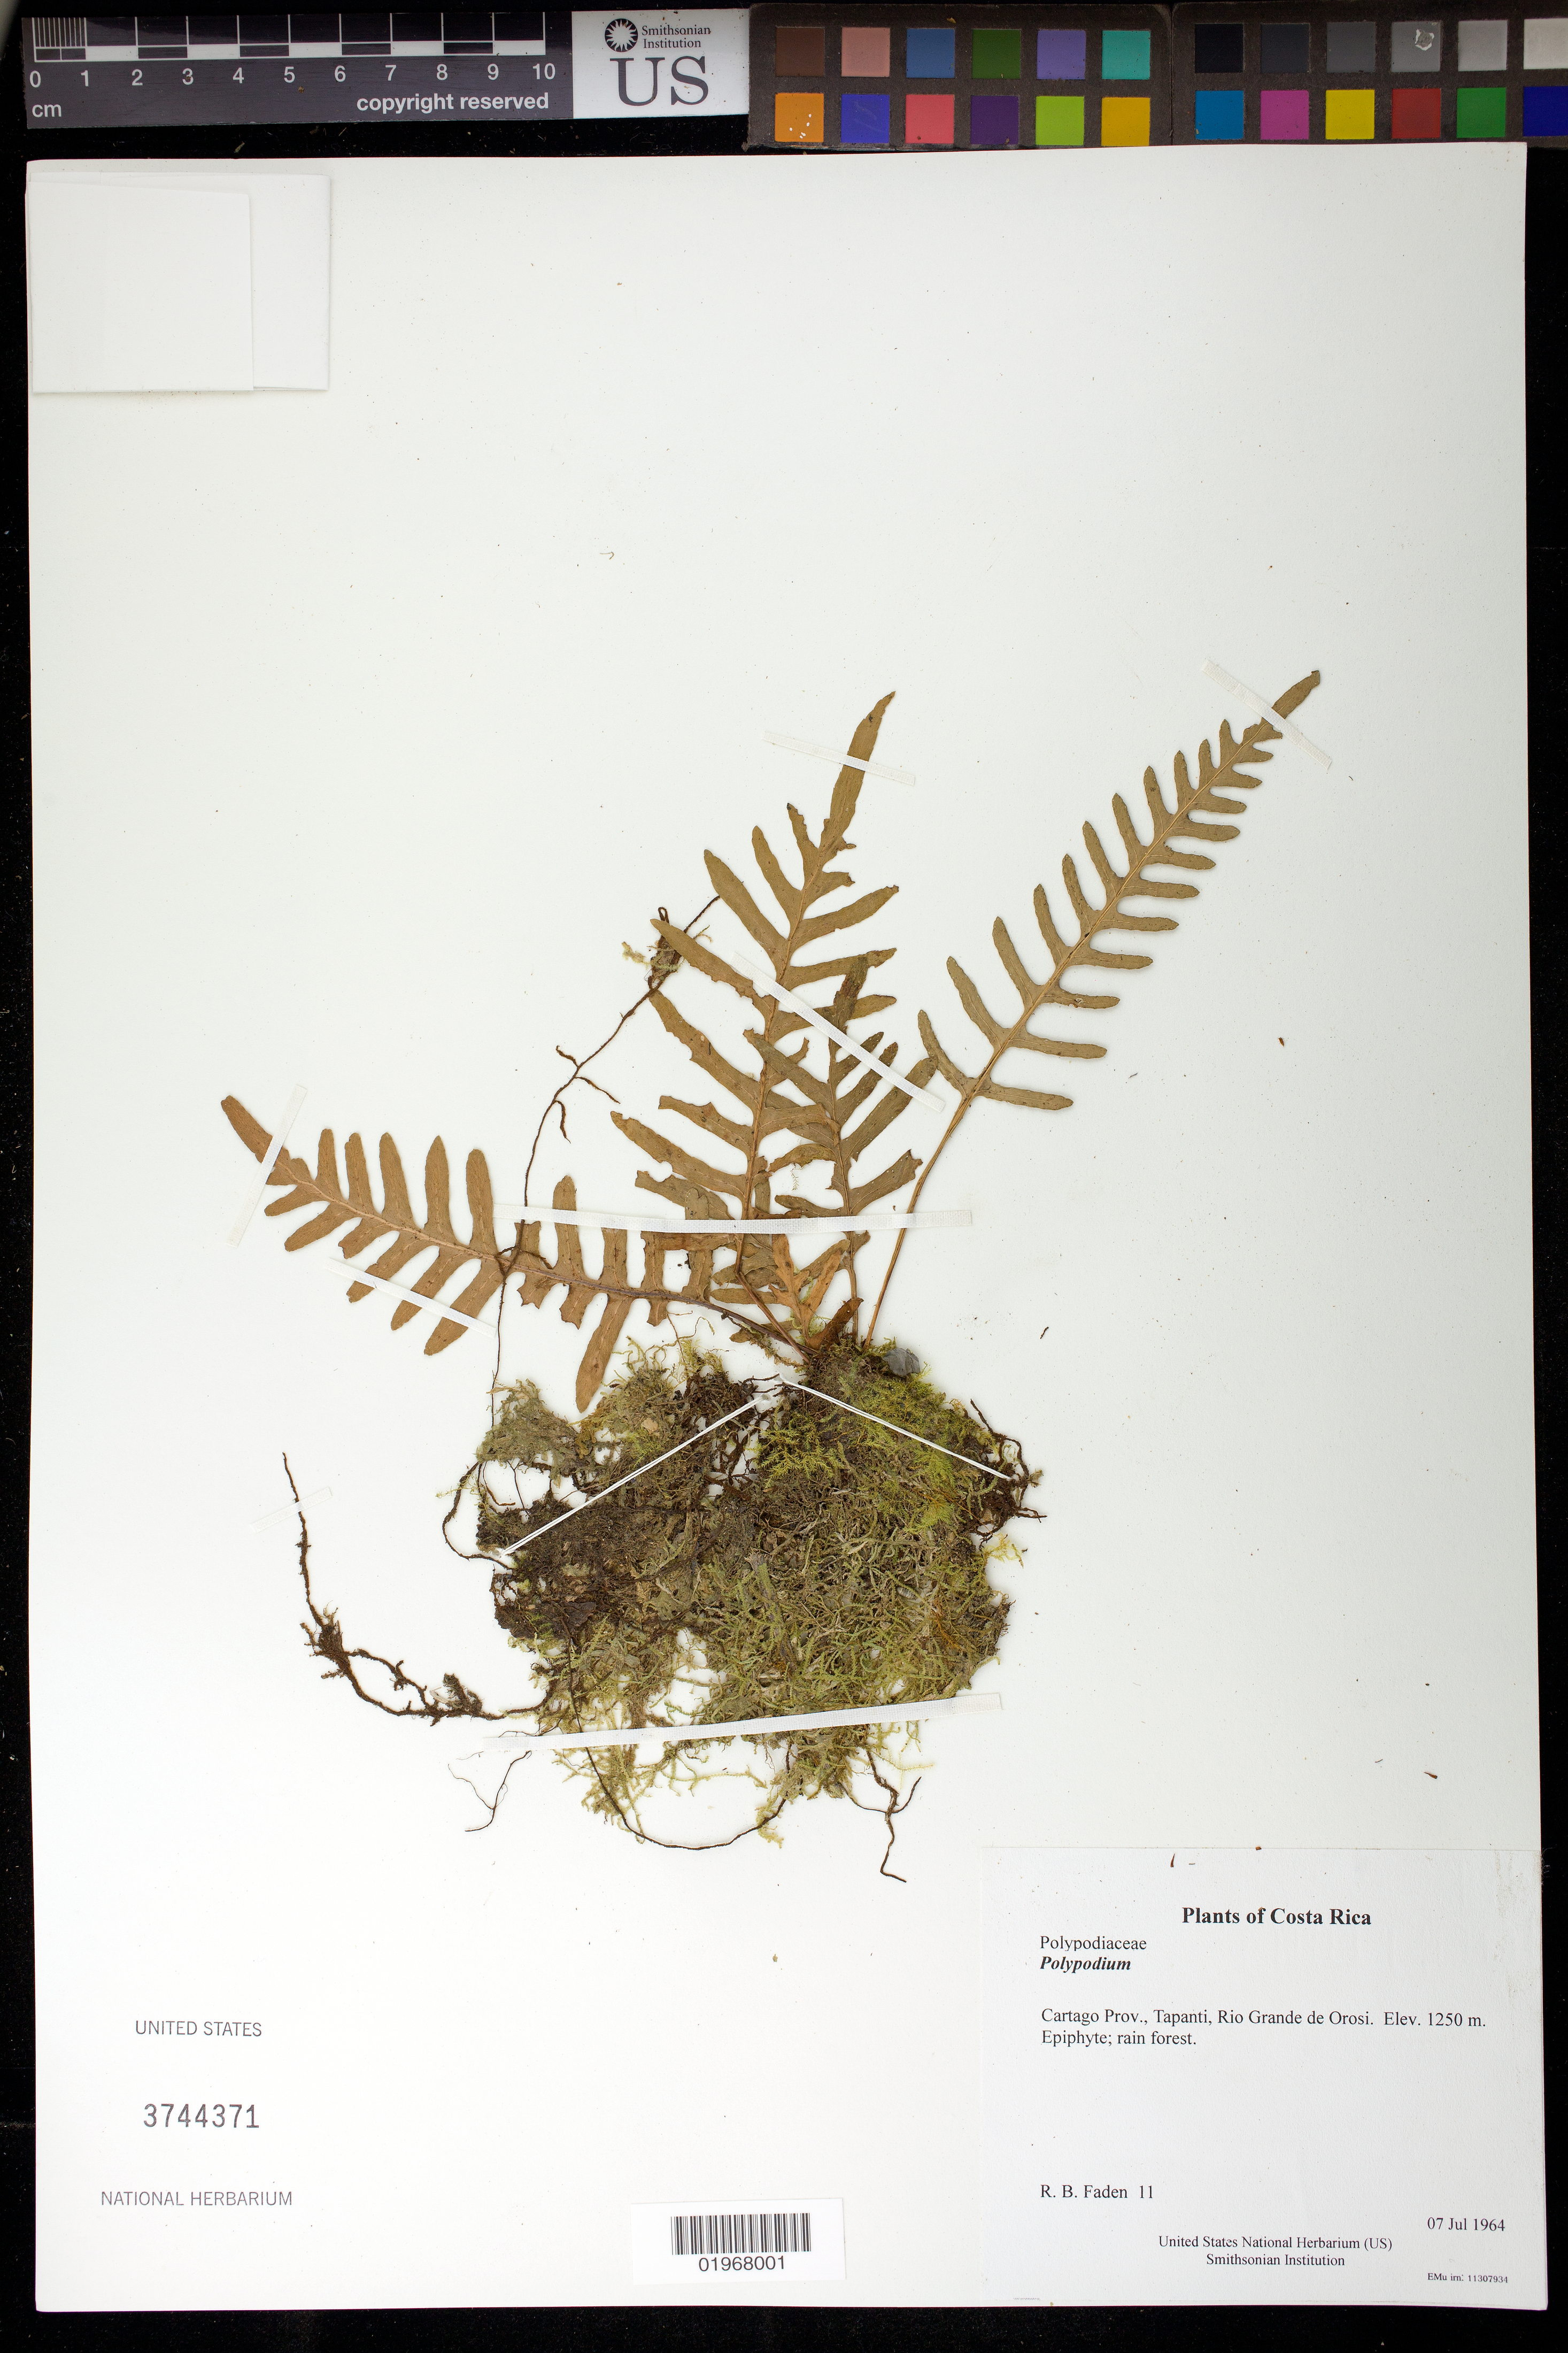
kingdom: Plantae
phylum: Tracheophyta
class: Polypodiopsida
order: Polypodiales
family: Polypodiaceae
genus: Polypodium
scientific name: Polypodium sp.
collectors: R. B. Faden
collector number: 11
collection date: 1964-07-07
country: Costa Rica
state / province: Cartago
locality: Tapanti, Rio Grande de Orosi.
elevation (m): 1250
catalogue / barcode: US 3744371